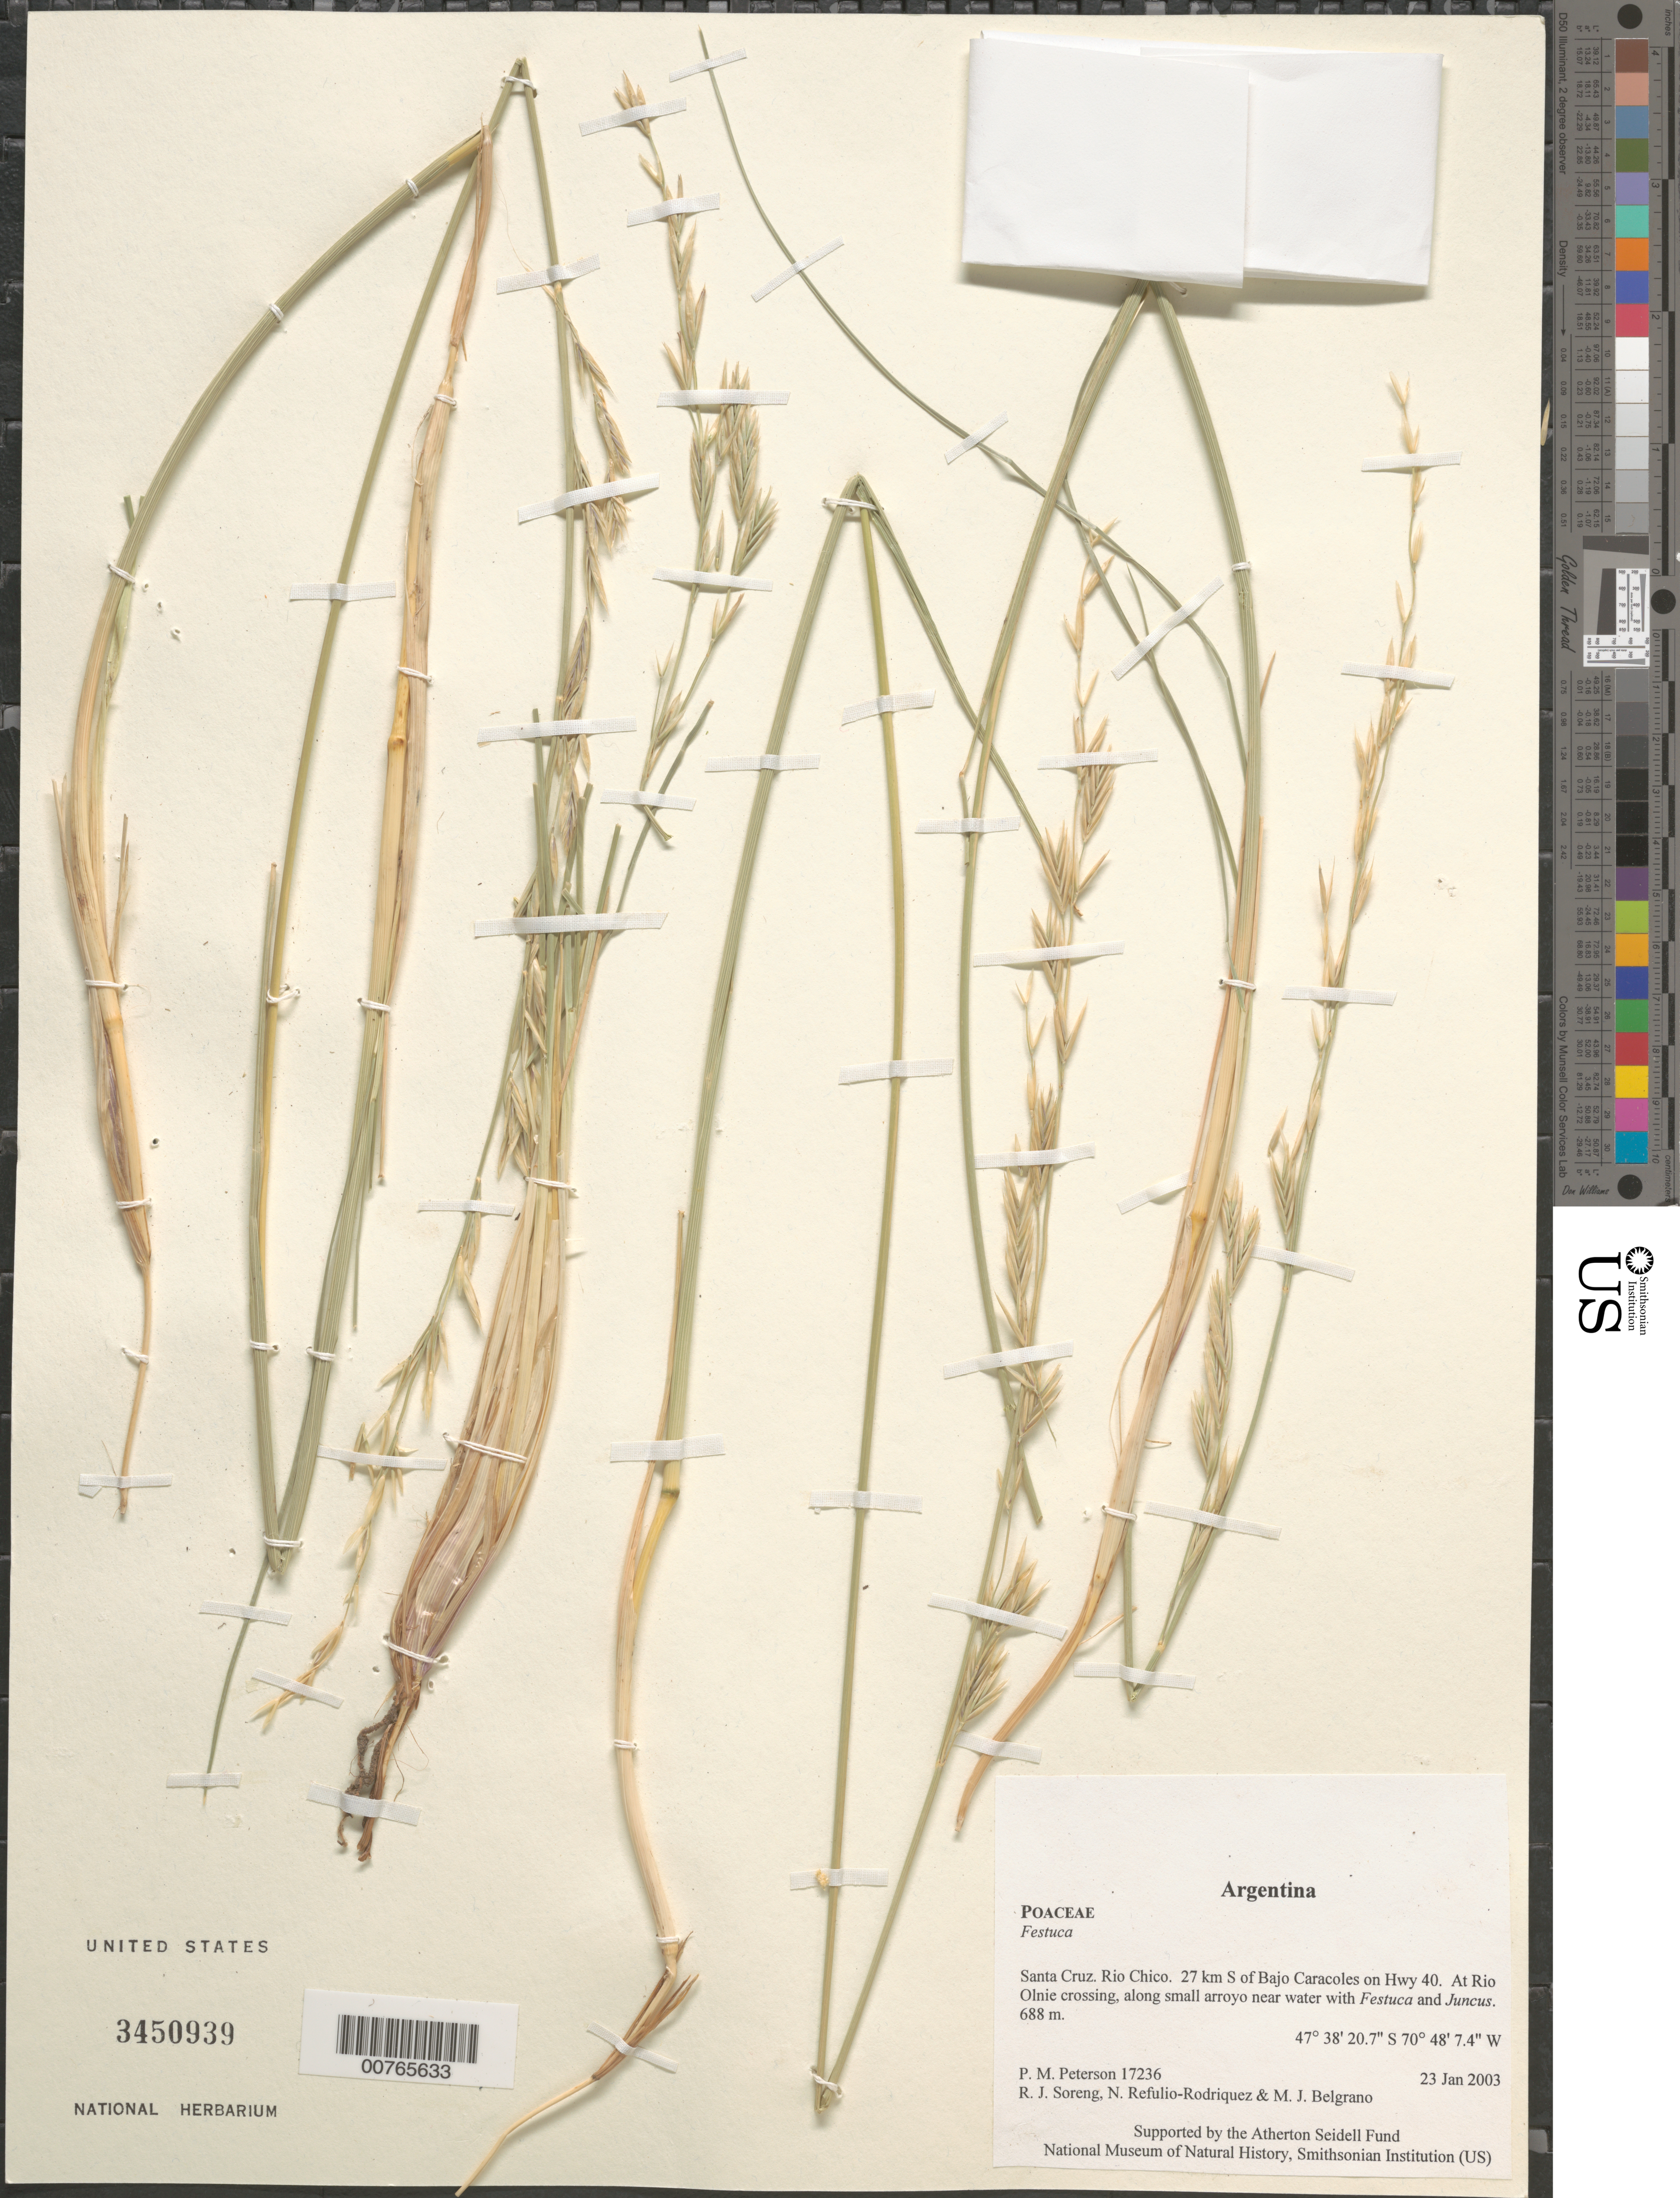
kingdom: Plantae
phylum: Tracheophyta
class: Liliopsida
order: Poales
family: Poaceae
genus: Festuca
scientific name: Festuca sp.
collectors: P. M. Peterson, R. J. Soreng, N. Refulio-Rodríguez & M. Belgrano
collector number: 17236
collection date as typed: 23 Jan 2003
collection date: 2003-01-23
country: Argentina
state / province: Santa Cruz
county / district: Rio Chico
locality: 27 km S of Bajo Caracoles on Hwy 40. At Rio Olnie crossing, along small arroyo near water with Festuca and Juncus.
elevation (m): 688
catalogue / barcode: US 3450939